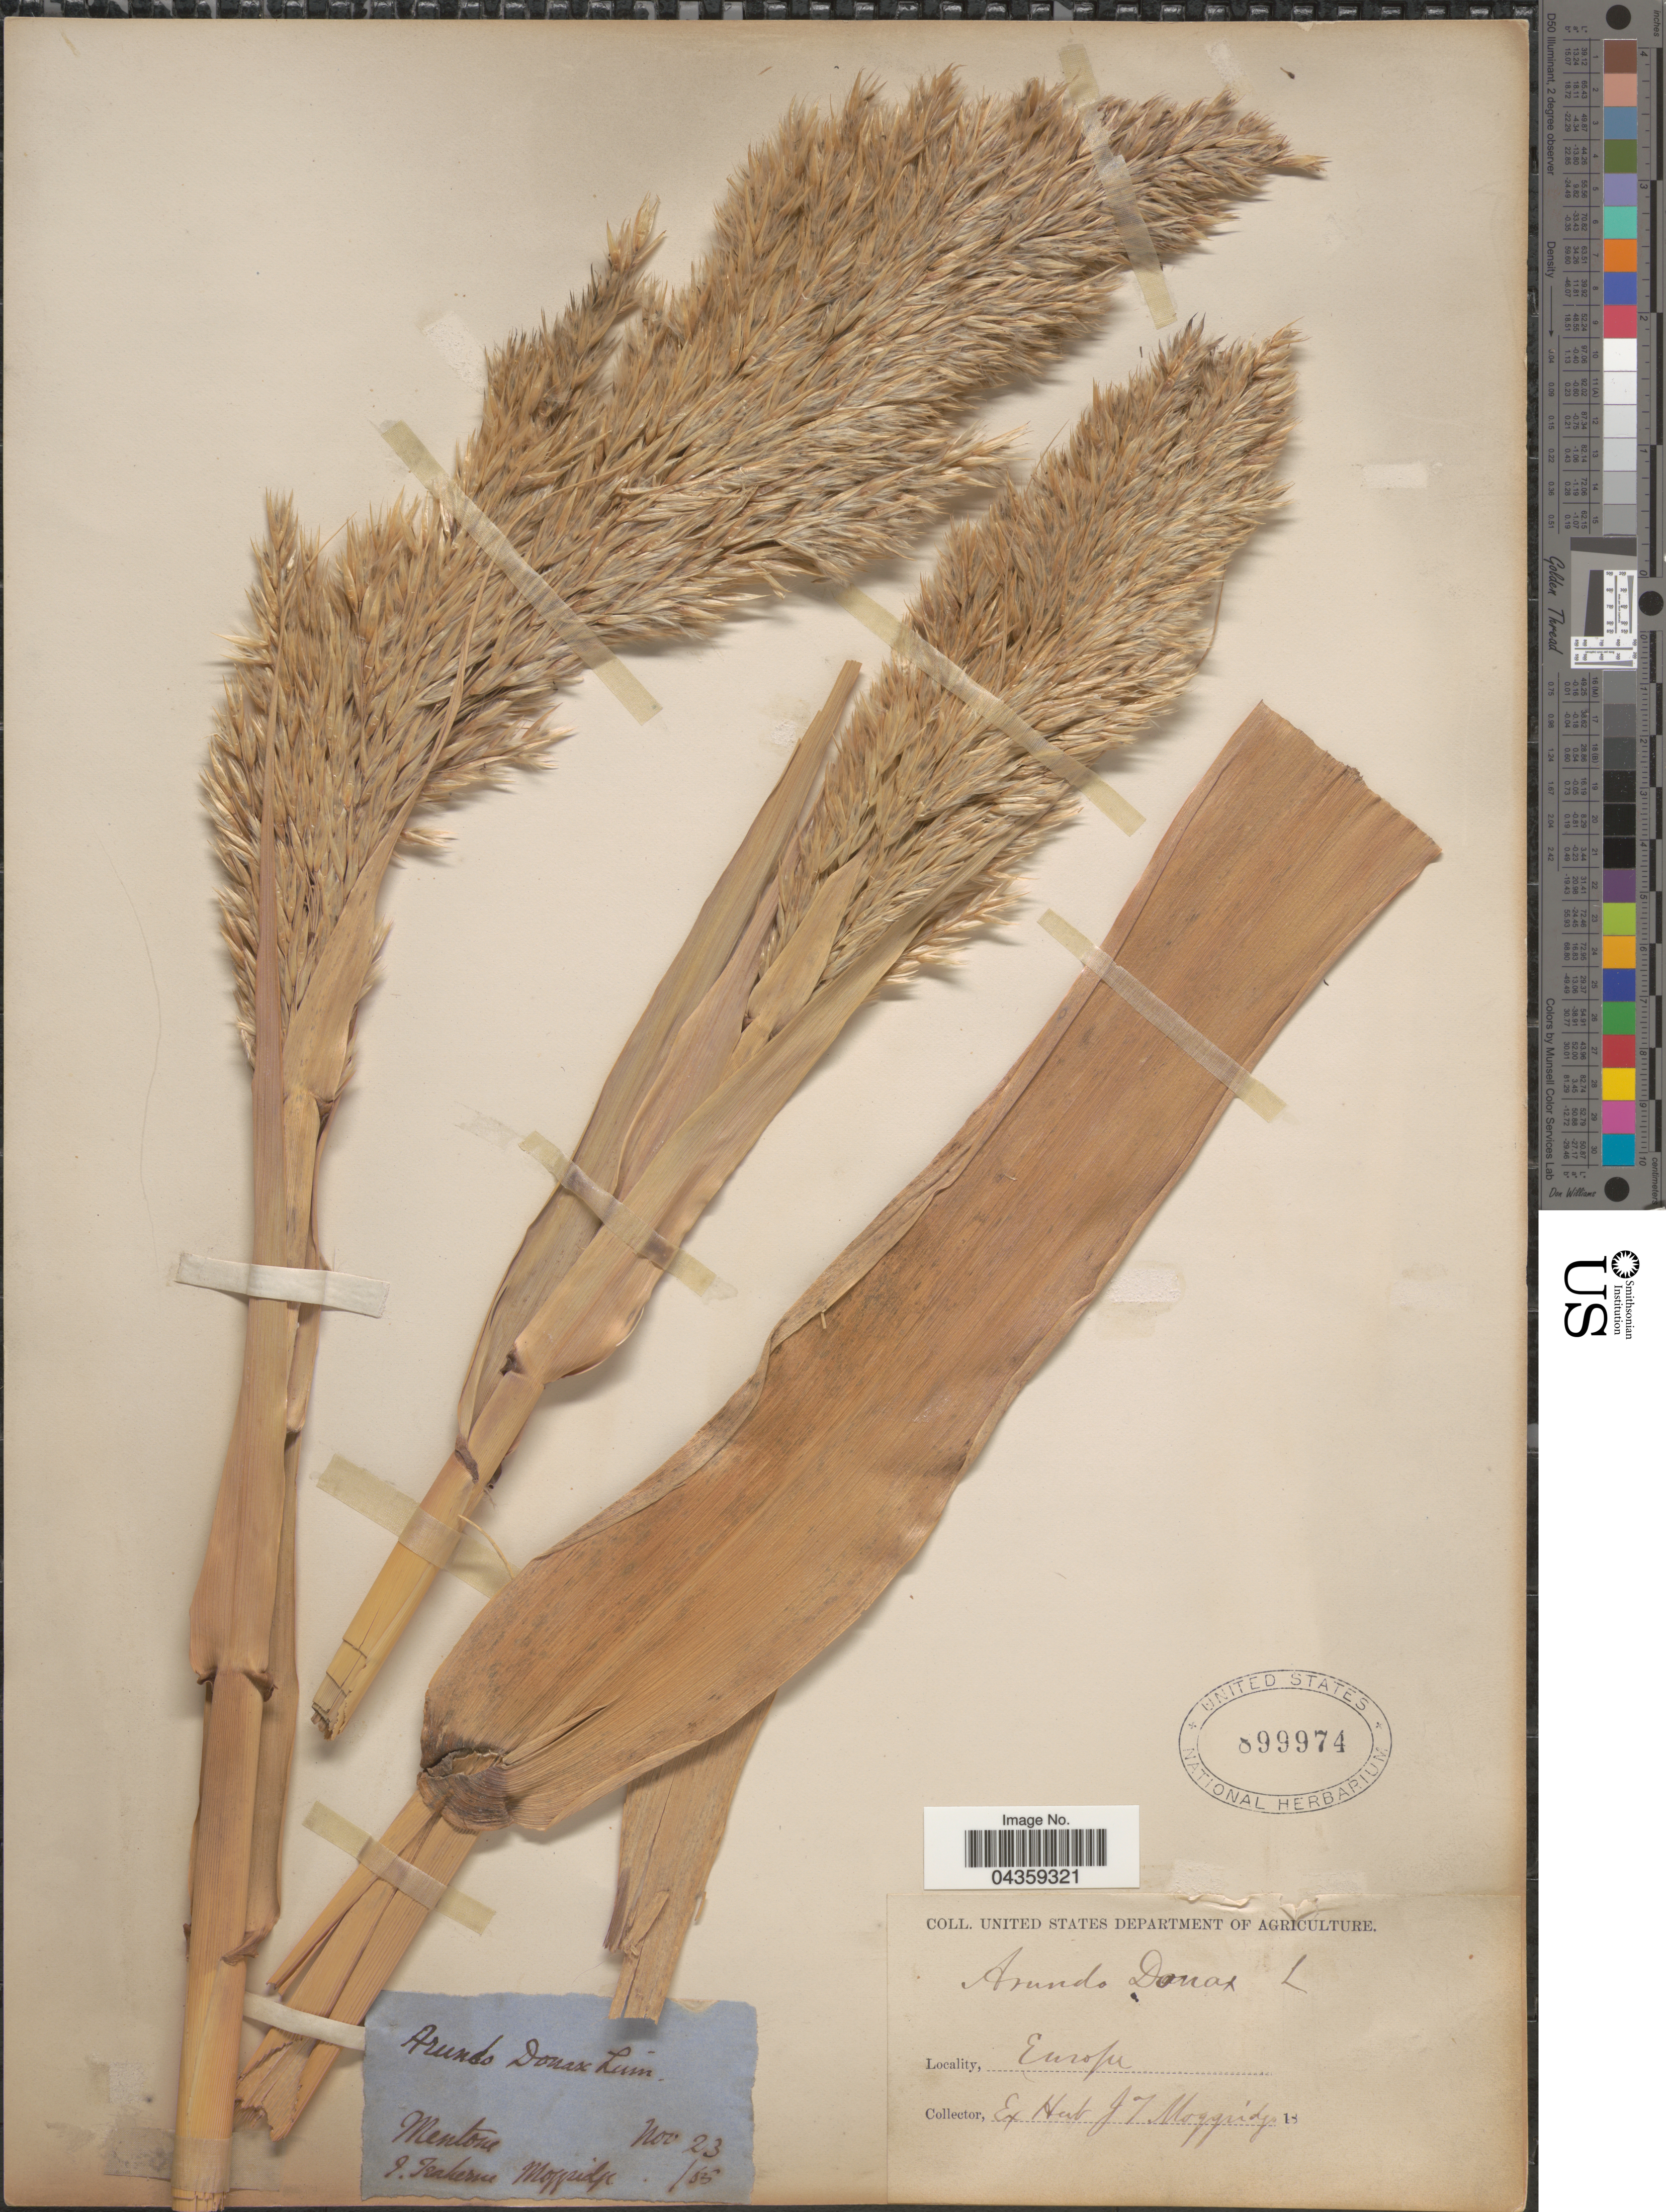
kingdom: Plantae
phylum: Tracheophyta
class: Liliopsida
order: Poales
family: Poaceae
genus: Arundo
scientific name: Arundo donax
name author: L.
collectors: J. T. Moggridge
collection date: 1855-11-23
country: France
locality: Mentone.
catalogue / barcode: US 899974